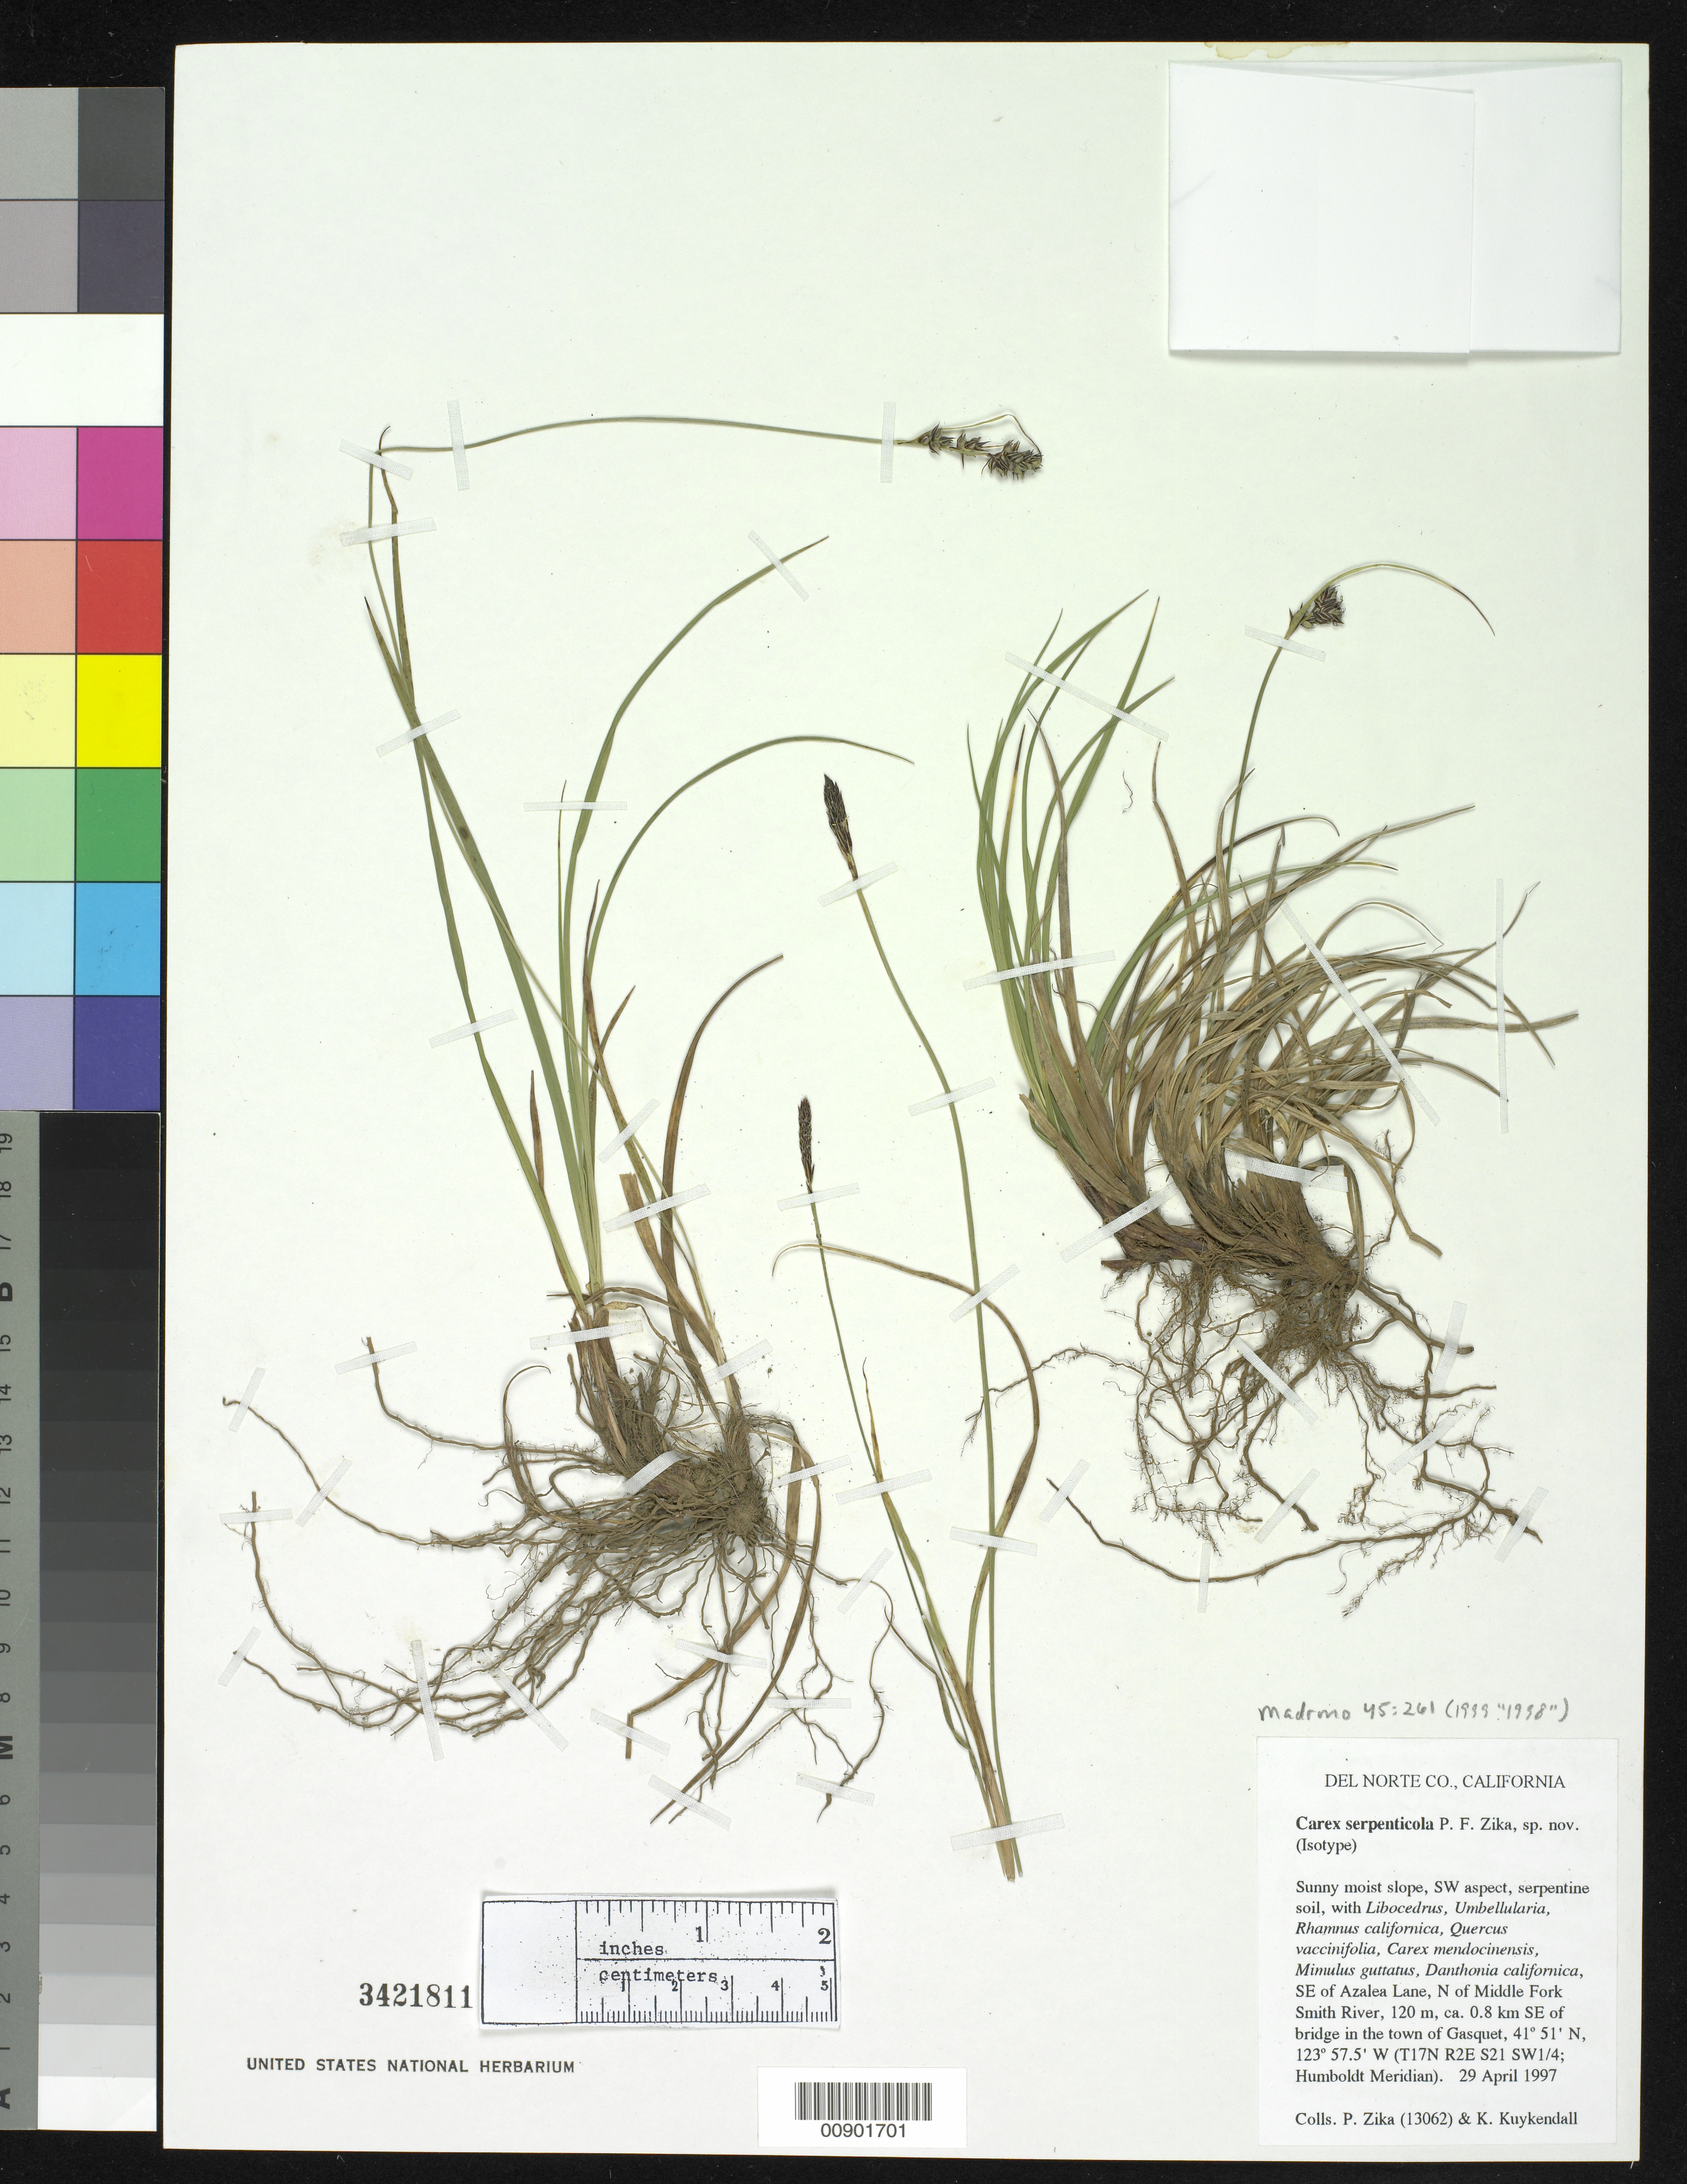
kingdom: Plantae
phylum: Tracheophyta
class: Liliopsida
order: Poales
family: Cyperaceae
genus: Carex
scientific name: Carex serpenticola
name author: Zika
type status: Isotype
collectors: P. F. Zika & K. Kuykendall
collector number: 13062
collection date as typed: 29 Apr 1997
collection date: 1997-04-29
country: United States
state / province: California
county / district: Del Norte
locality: SE of Azalea Lane, N of Middle Fork Smith River, ca. 0.8 km SE of bridge in the town of Gasquet.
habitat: Sunny moist slope, SW aspect, serpentine soil.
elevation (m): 120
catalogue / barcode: US 3421811